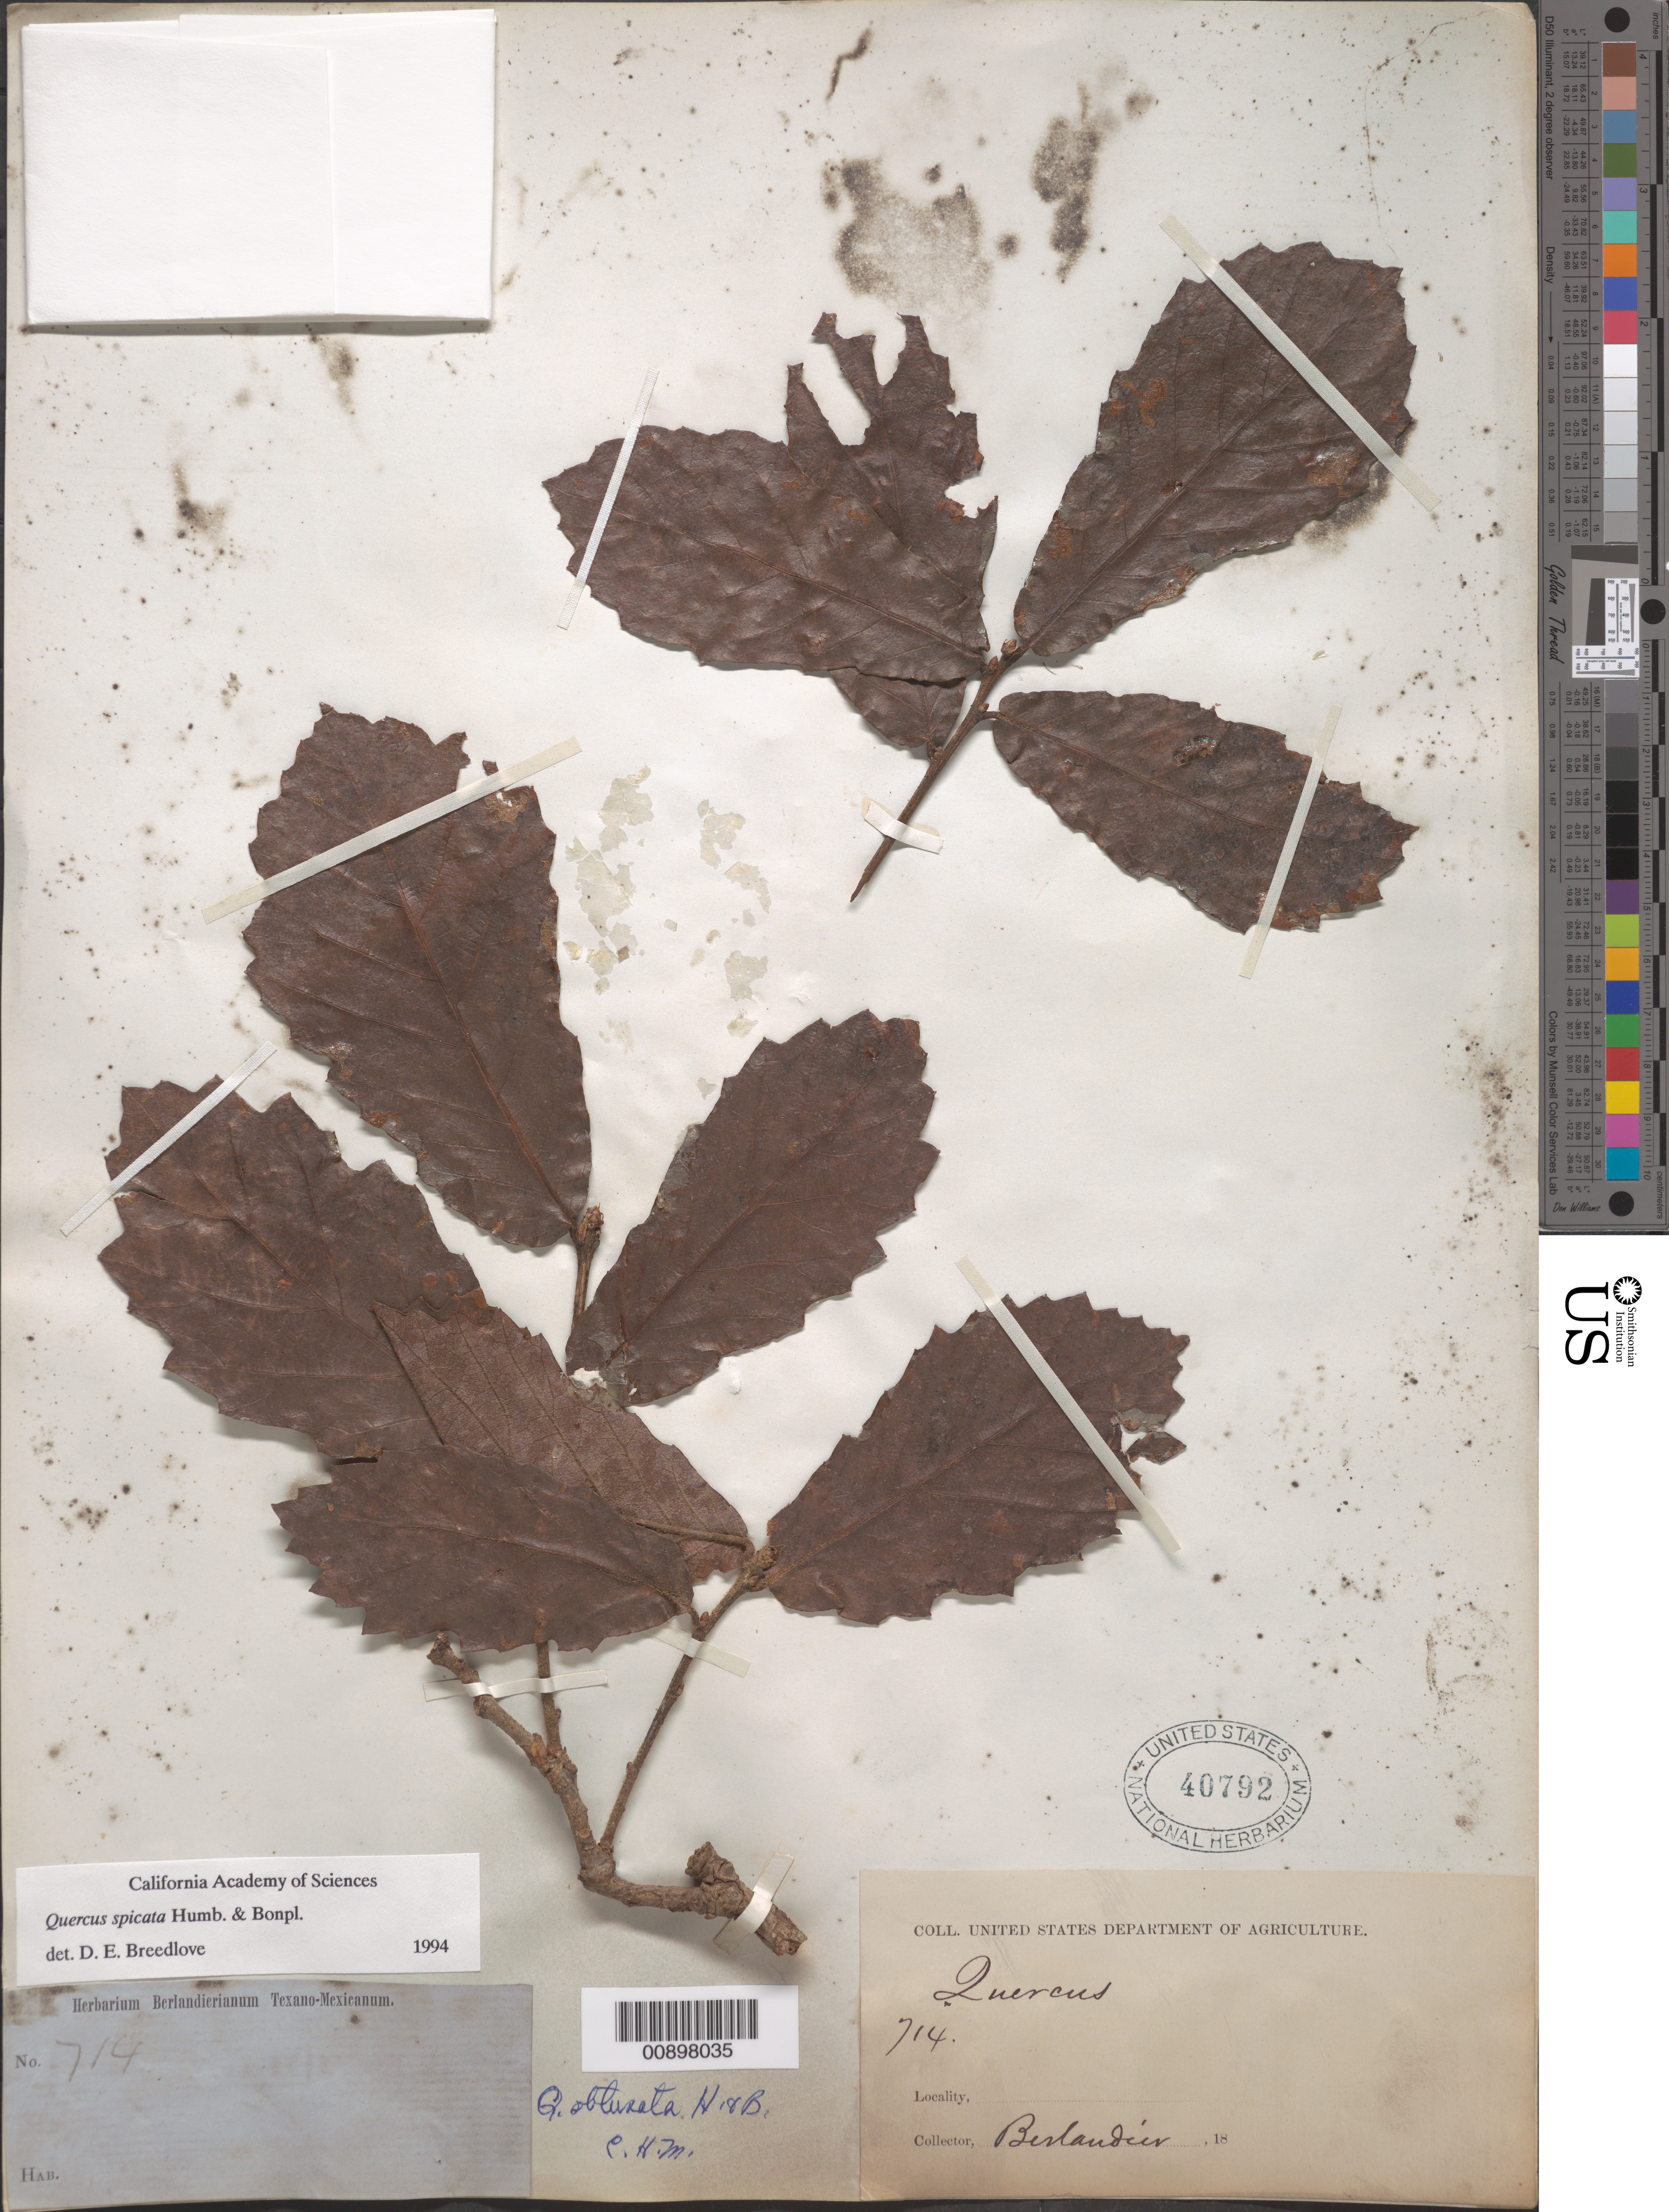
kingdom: Plantae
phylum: Tracheophyta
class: Magnoliopsida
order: Fagales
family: Fagaceae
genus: Quercus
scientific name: Quercus spicata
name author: Bonpl.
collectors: J. L. Berlandier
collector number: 714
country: Mexico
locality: Mexico ?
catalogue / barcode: US 40792